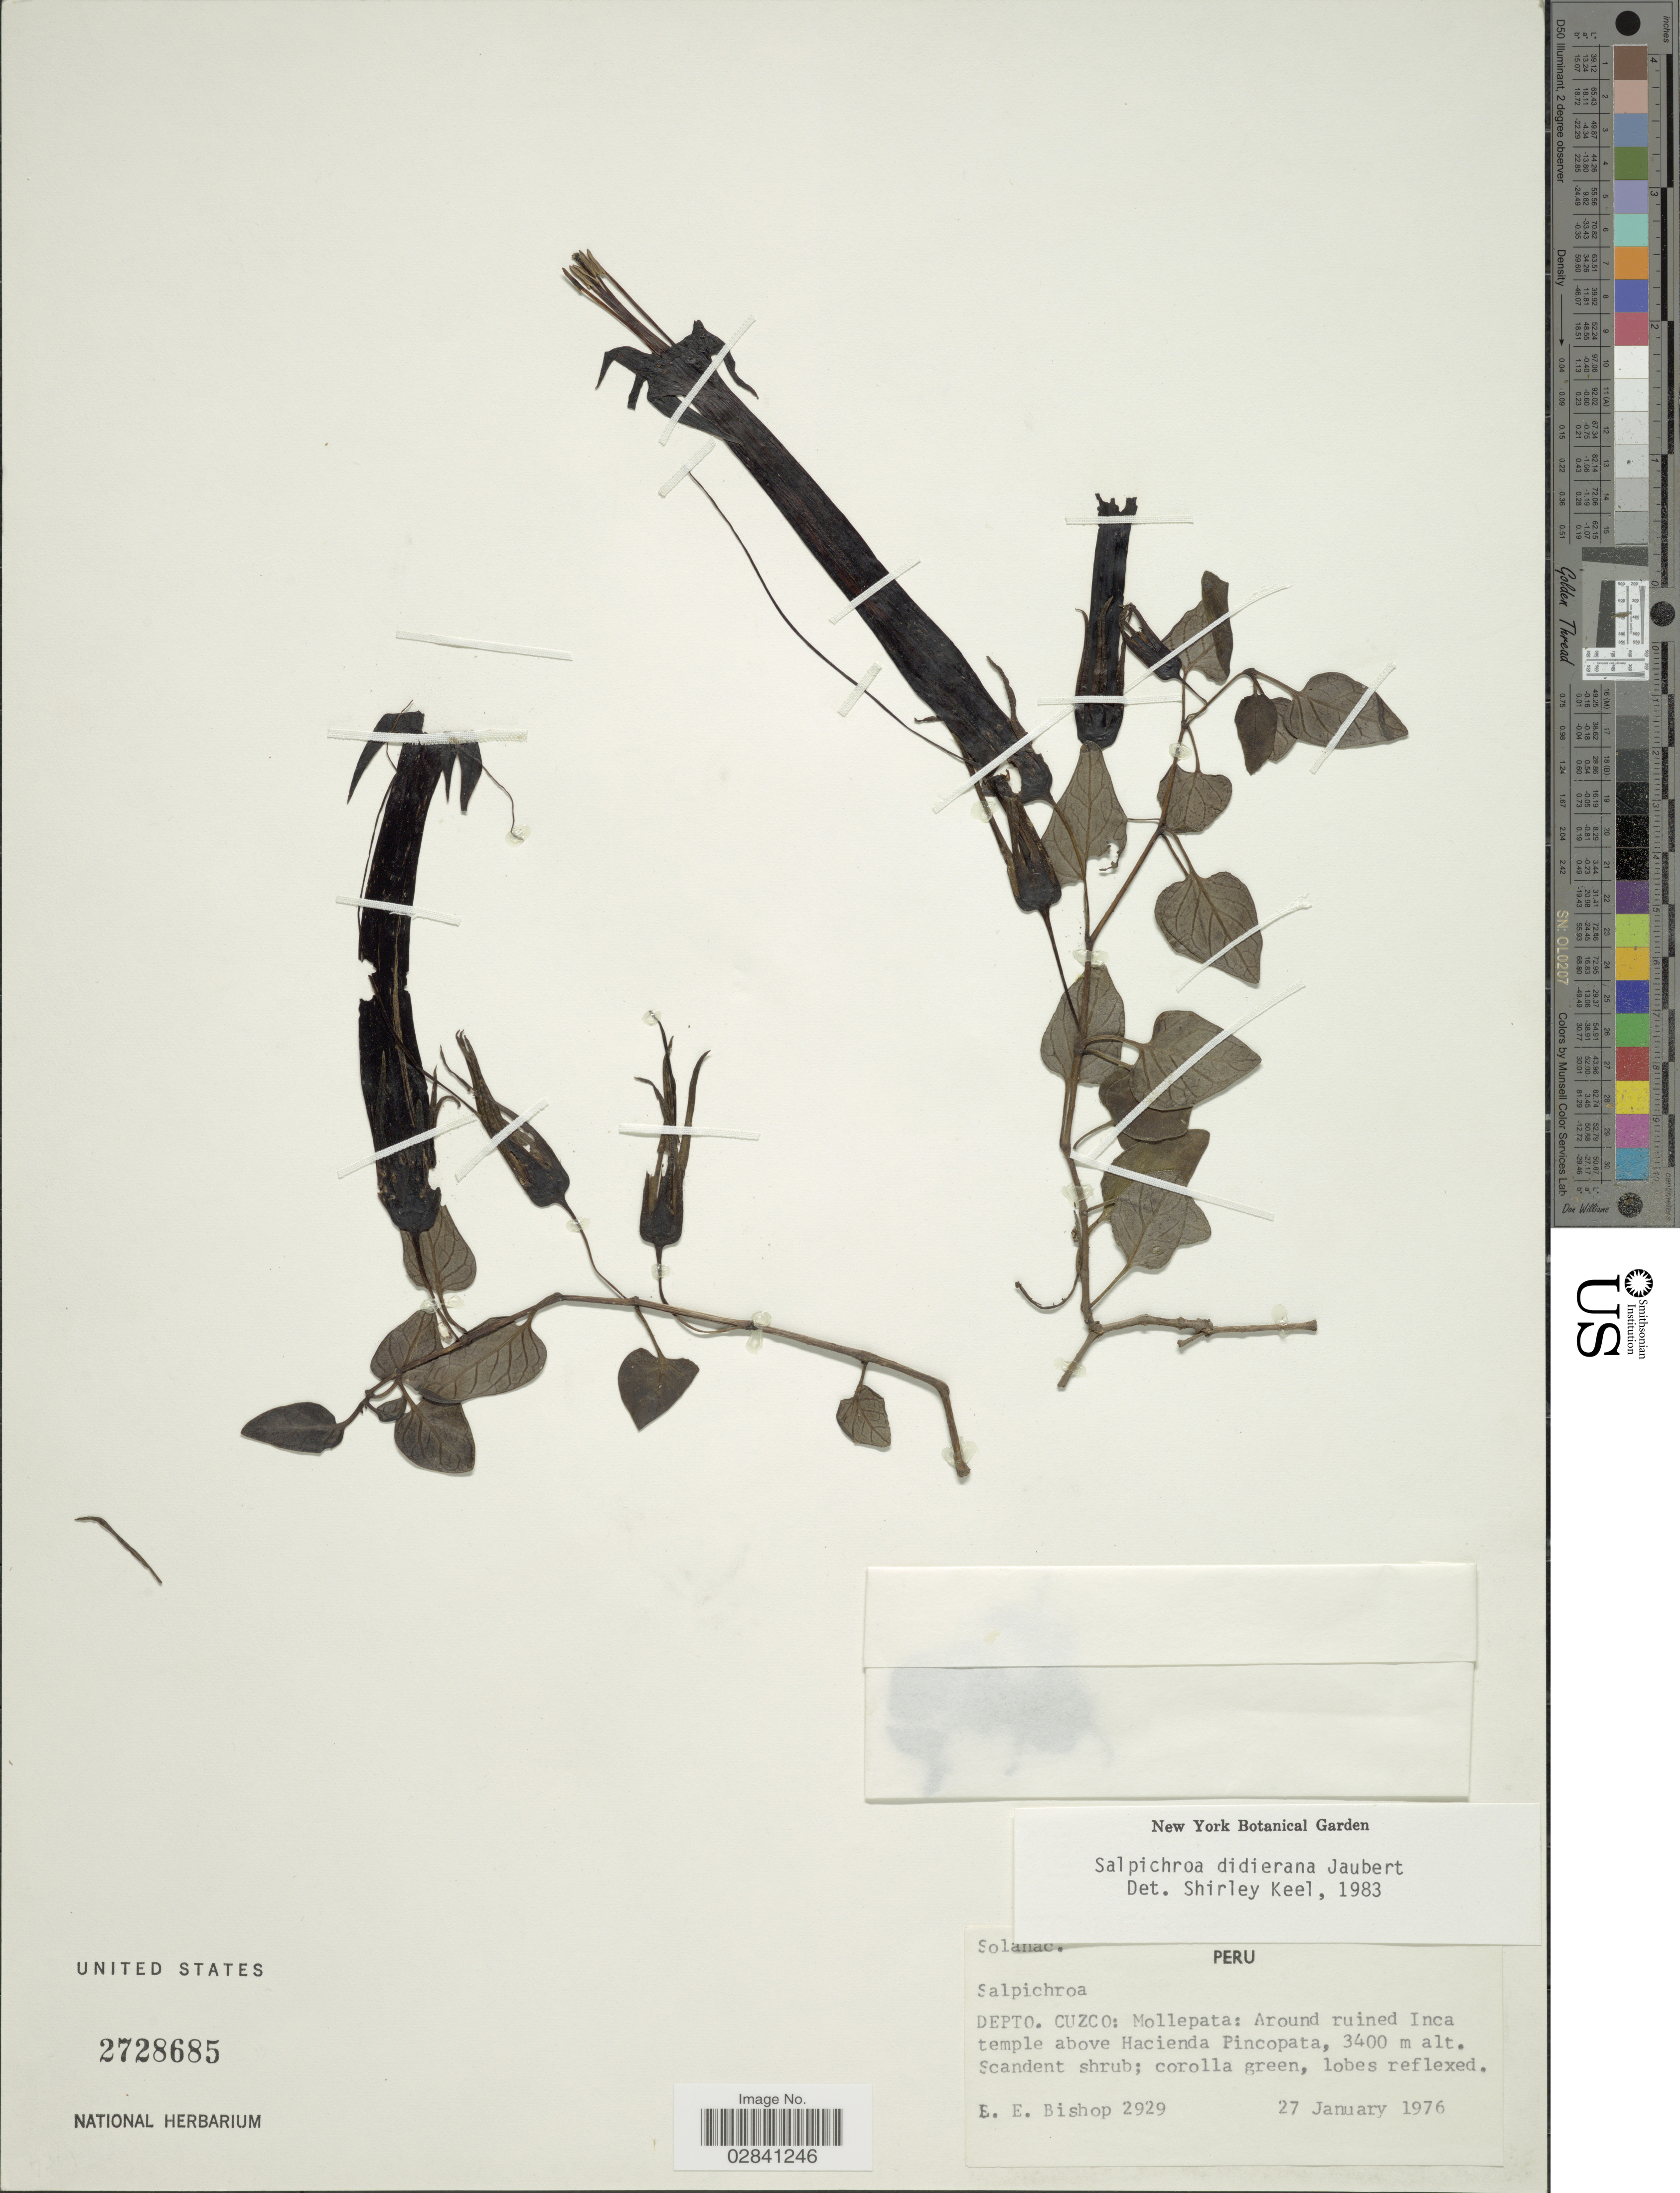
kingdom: Plantae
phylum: Tracheophyta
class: Magnoliopsida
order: Solanales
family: Solanaceae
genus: Salpichroa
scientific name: Salpichroa didierana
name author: Jaub.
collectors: L. E. Bishop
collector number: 2929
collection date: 1976-01-27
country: Peru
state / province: Cusco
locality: Depto. Cuzco: Mollepata: Around ruined Inca temple above Hacienda Pincopata.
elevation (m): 3400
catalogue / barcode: US 2728685